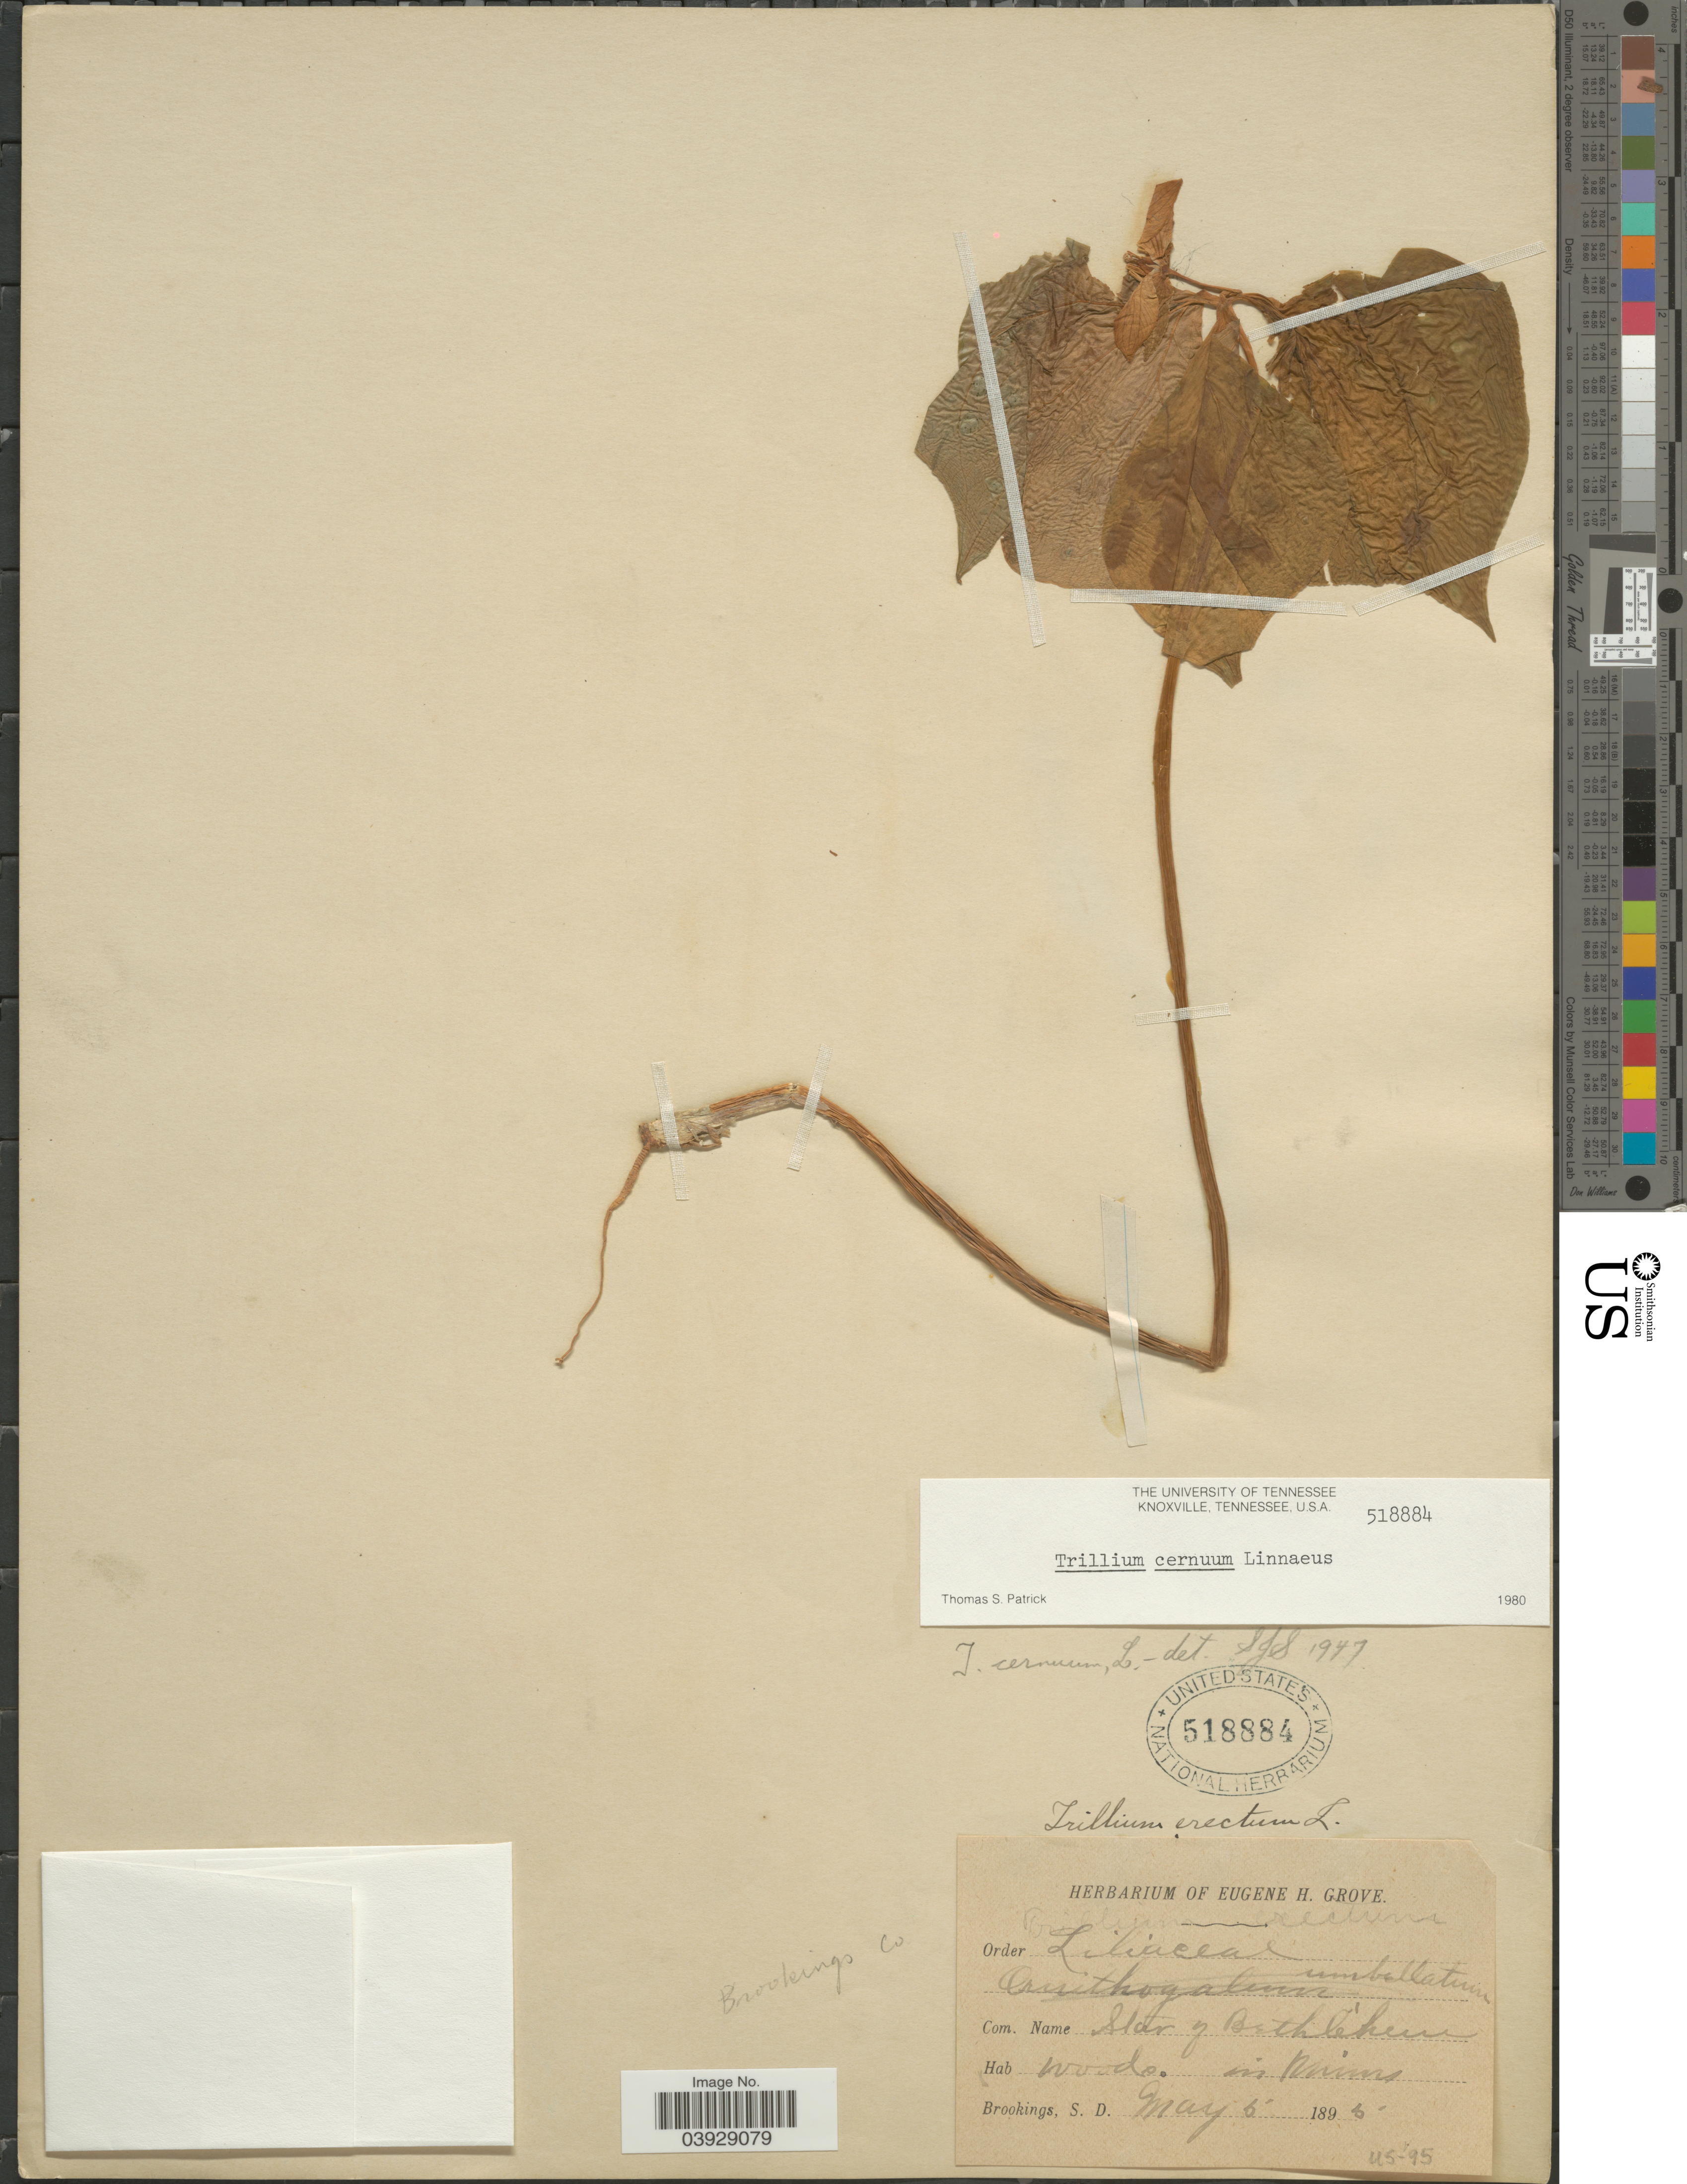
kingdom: Plantae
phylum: Tracheophyta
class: Liliopsida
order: Liliales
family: Melanthiaceae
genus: Trillium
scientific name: Trillium cernuum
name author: L.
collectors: ex herb. H. Groves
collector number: US-95?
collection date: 1895-05-05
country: United States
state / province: Minnesota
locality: Brookings Co. Brookings.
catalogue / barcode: US 518884